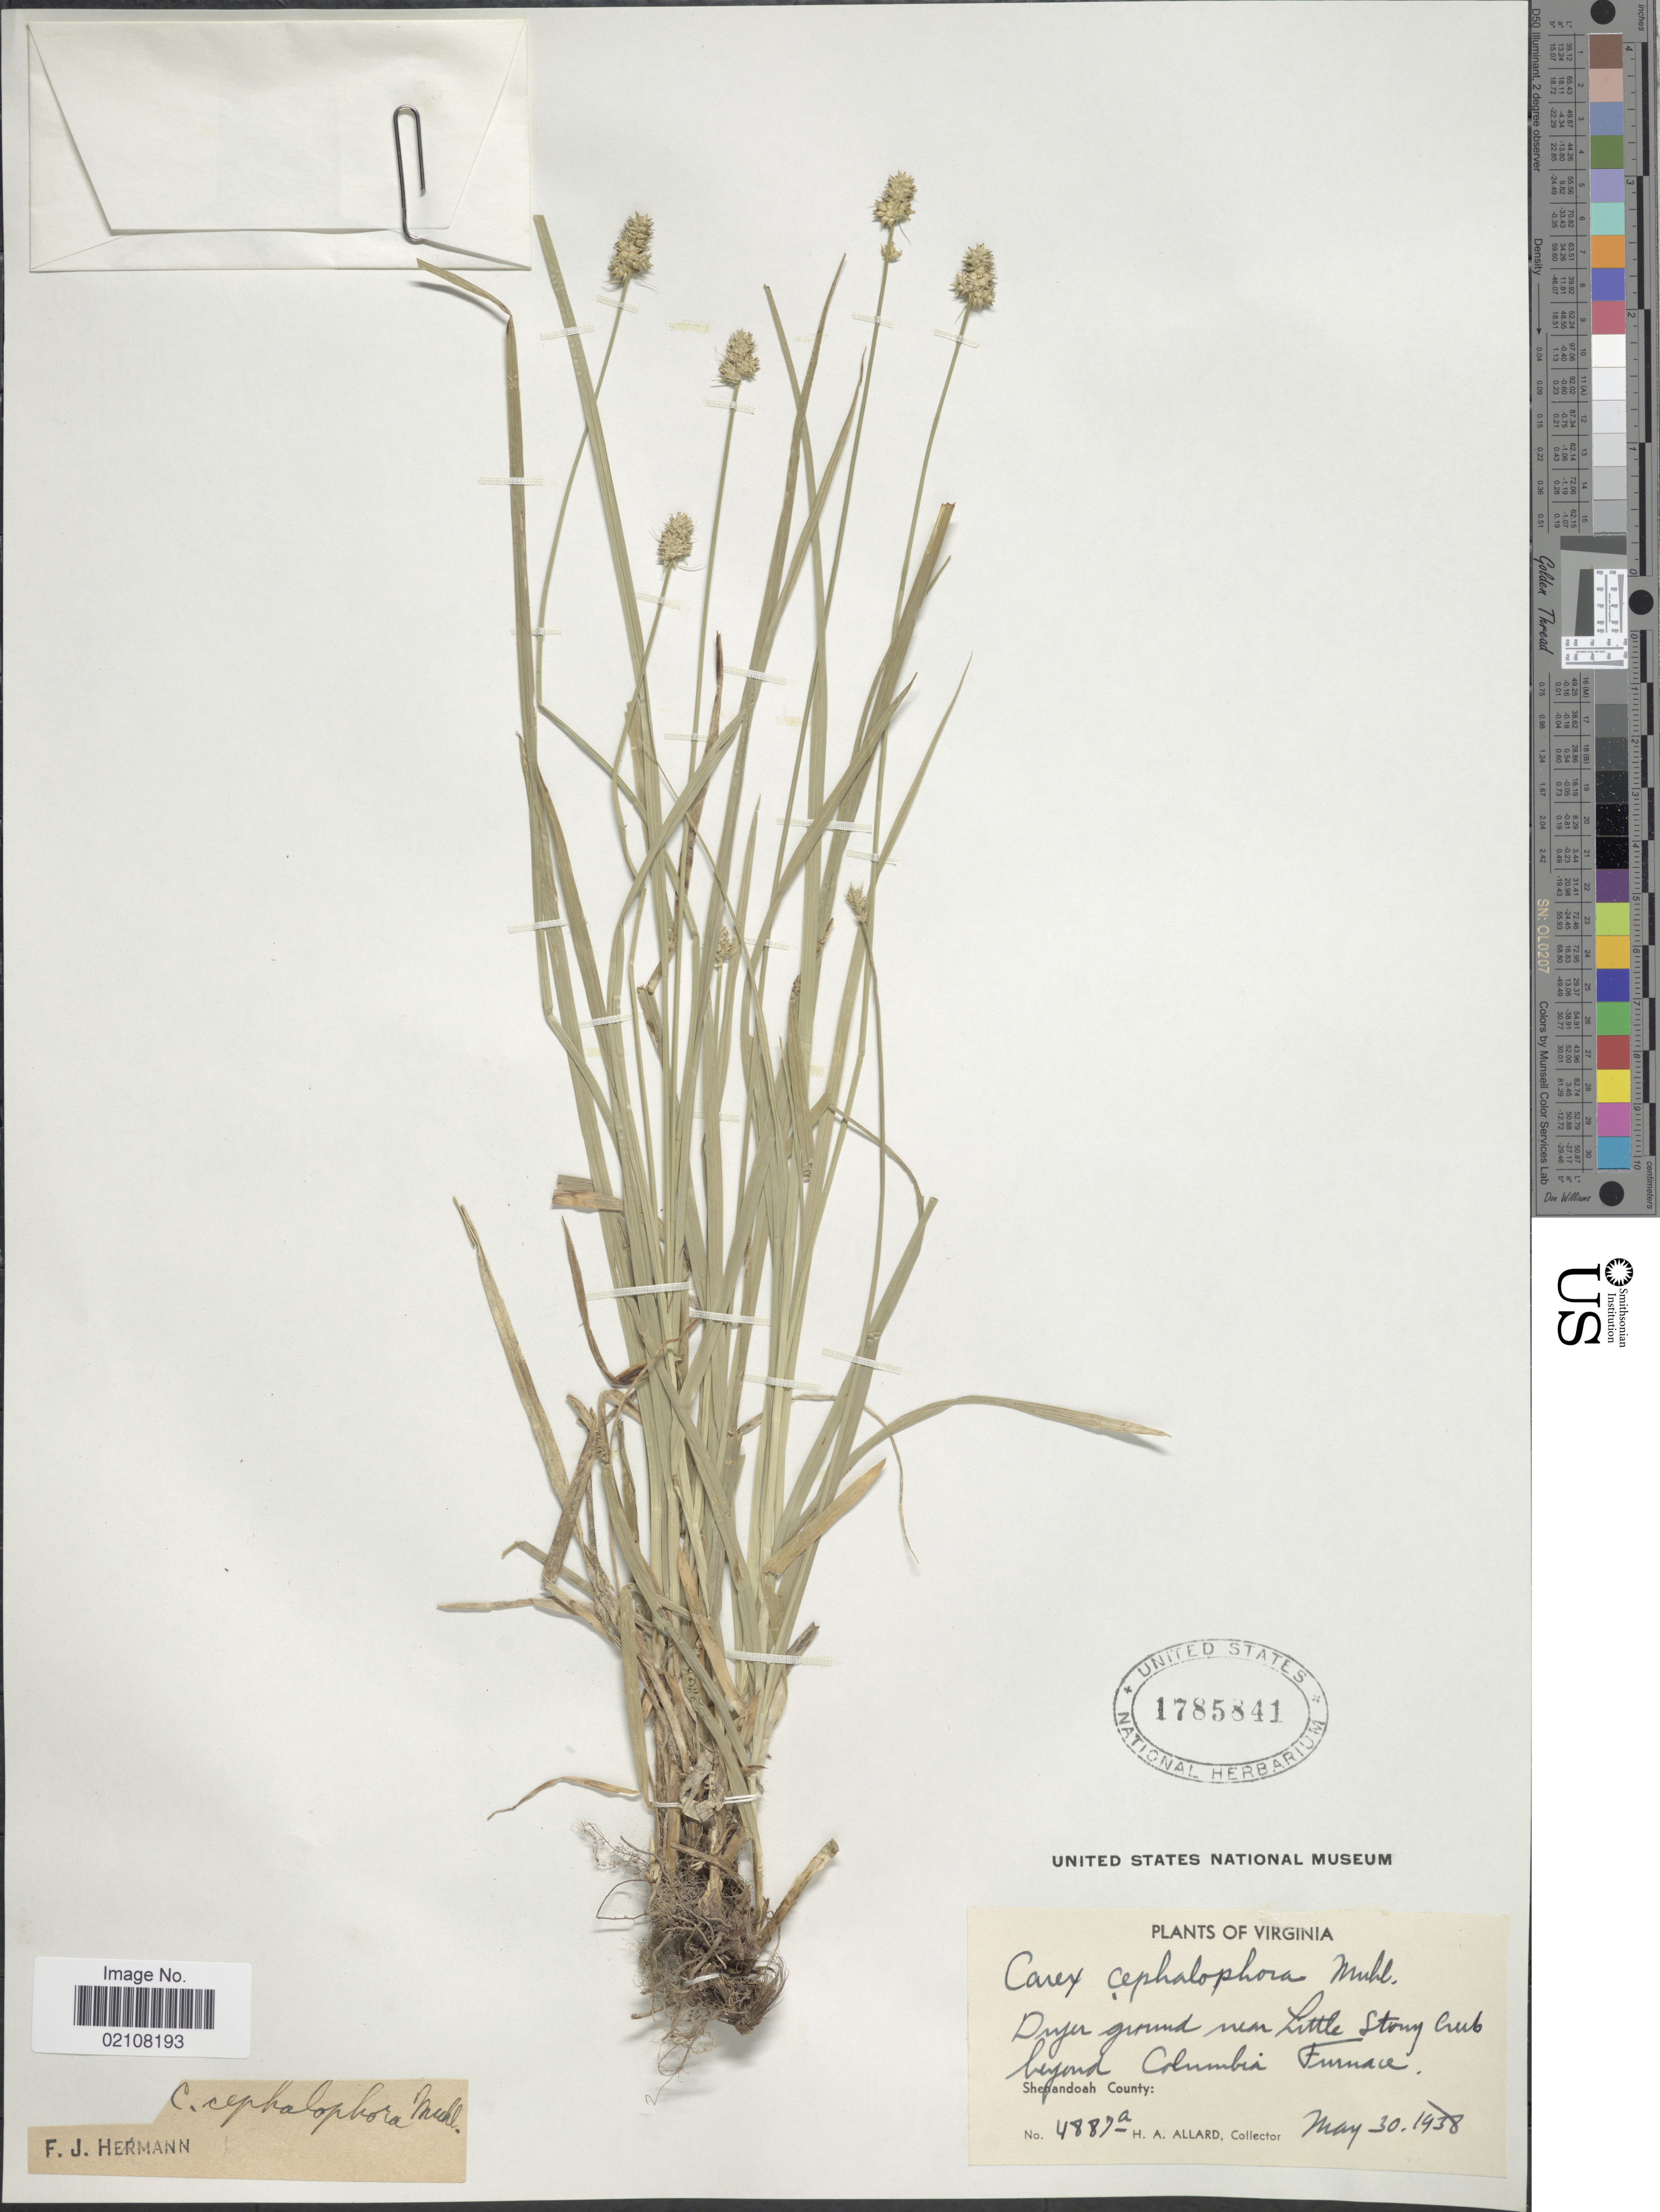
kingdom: Plantae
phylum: Tracheophyta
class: Liliopsida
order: Poales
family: Cyperaceae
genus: Carex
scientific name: Carex cephalophora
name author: Muhl. ex Willd.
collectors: H. A. Allard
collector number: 4887a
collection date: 1938-05-30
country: United States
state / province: Virginia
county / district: Shenandoah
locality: Dufer ground near Little Stmy Creek beyond Columbia Furnace, Shenandoah County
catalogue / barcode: US 1785841